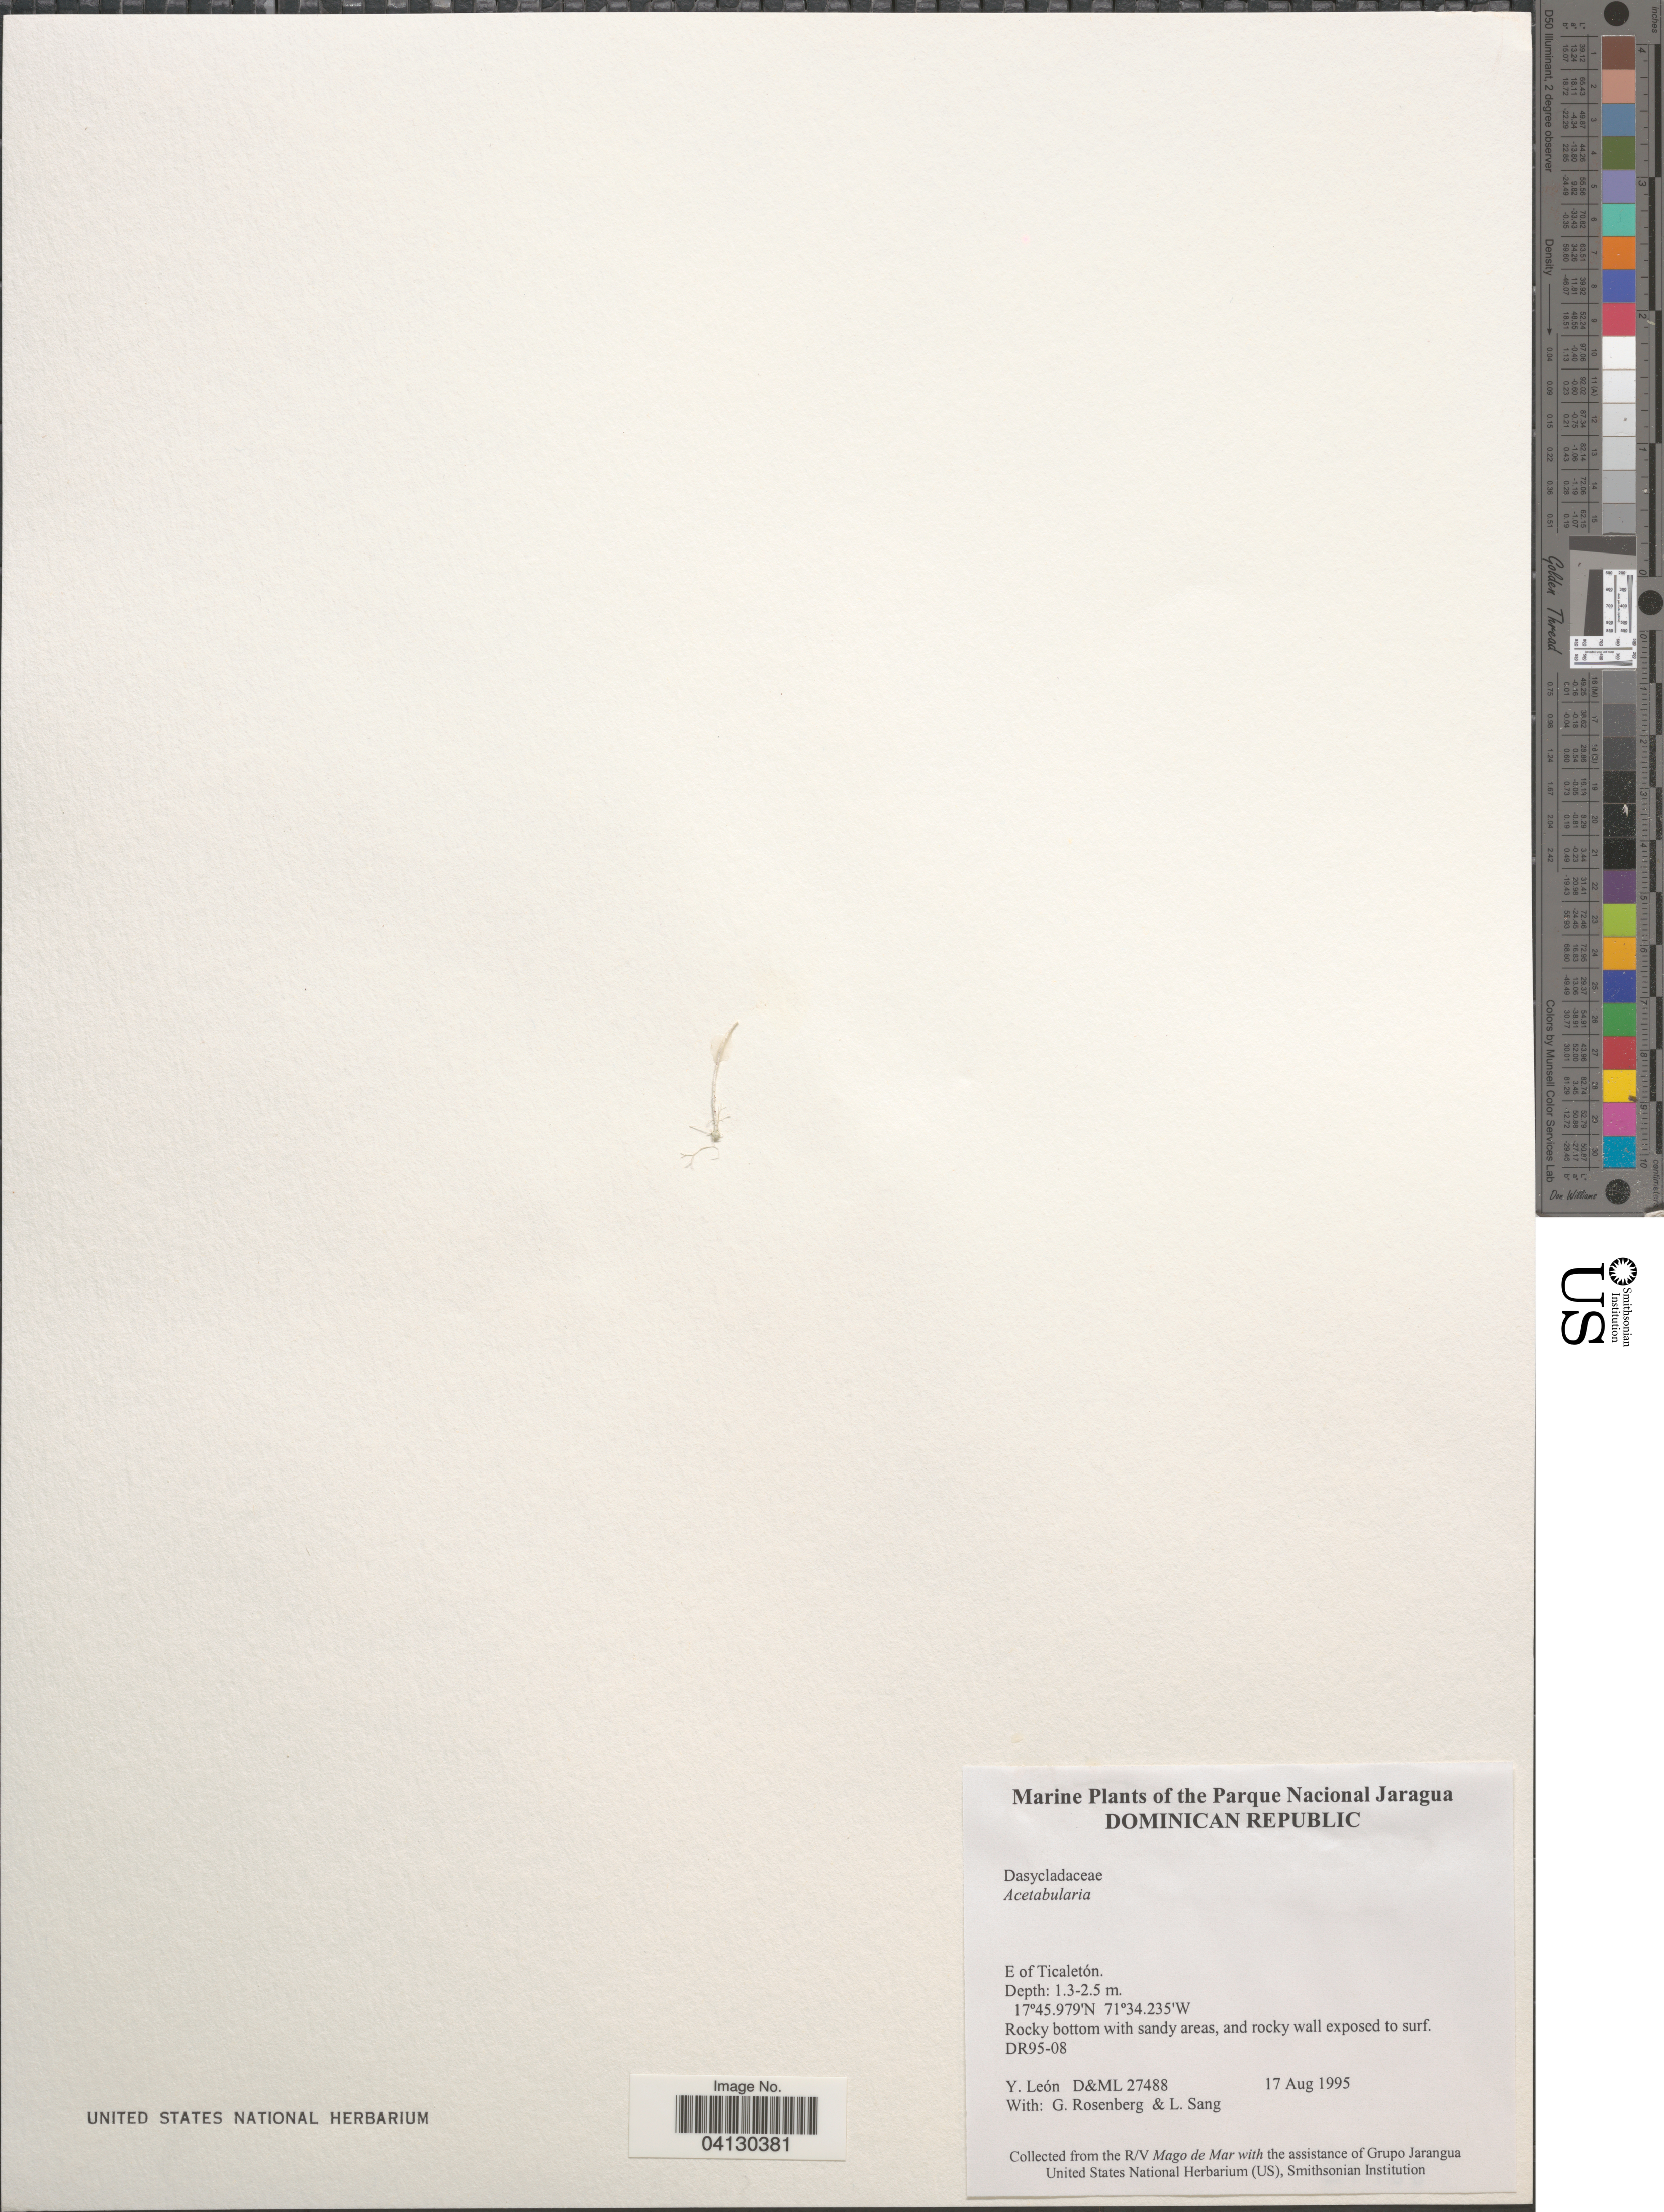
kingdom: Plantae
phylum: Chlorophyta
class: Ulvophyceae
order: Dasycladales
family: Polyphysaceae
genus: Acetabularia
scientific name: Acetabularia sp.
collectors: Y. León, G. Rosenberg & L. Sang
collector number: D&ML27488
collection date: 1995-08-17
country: Dominican Republic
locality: The Parque Nacional Jaragua. E of Ticaletón.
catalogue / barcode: US 328894